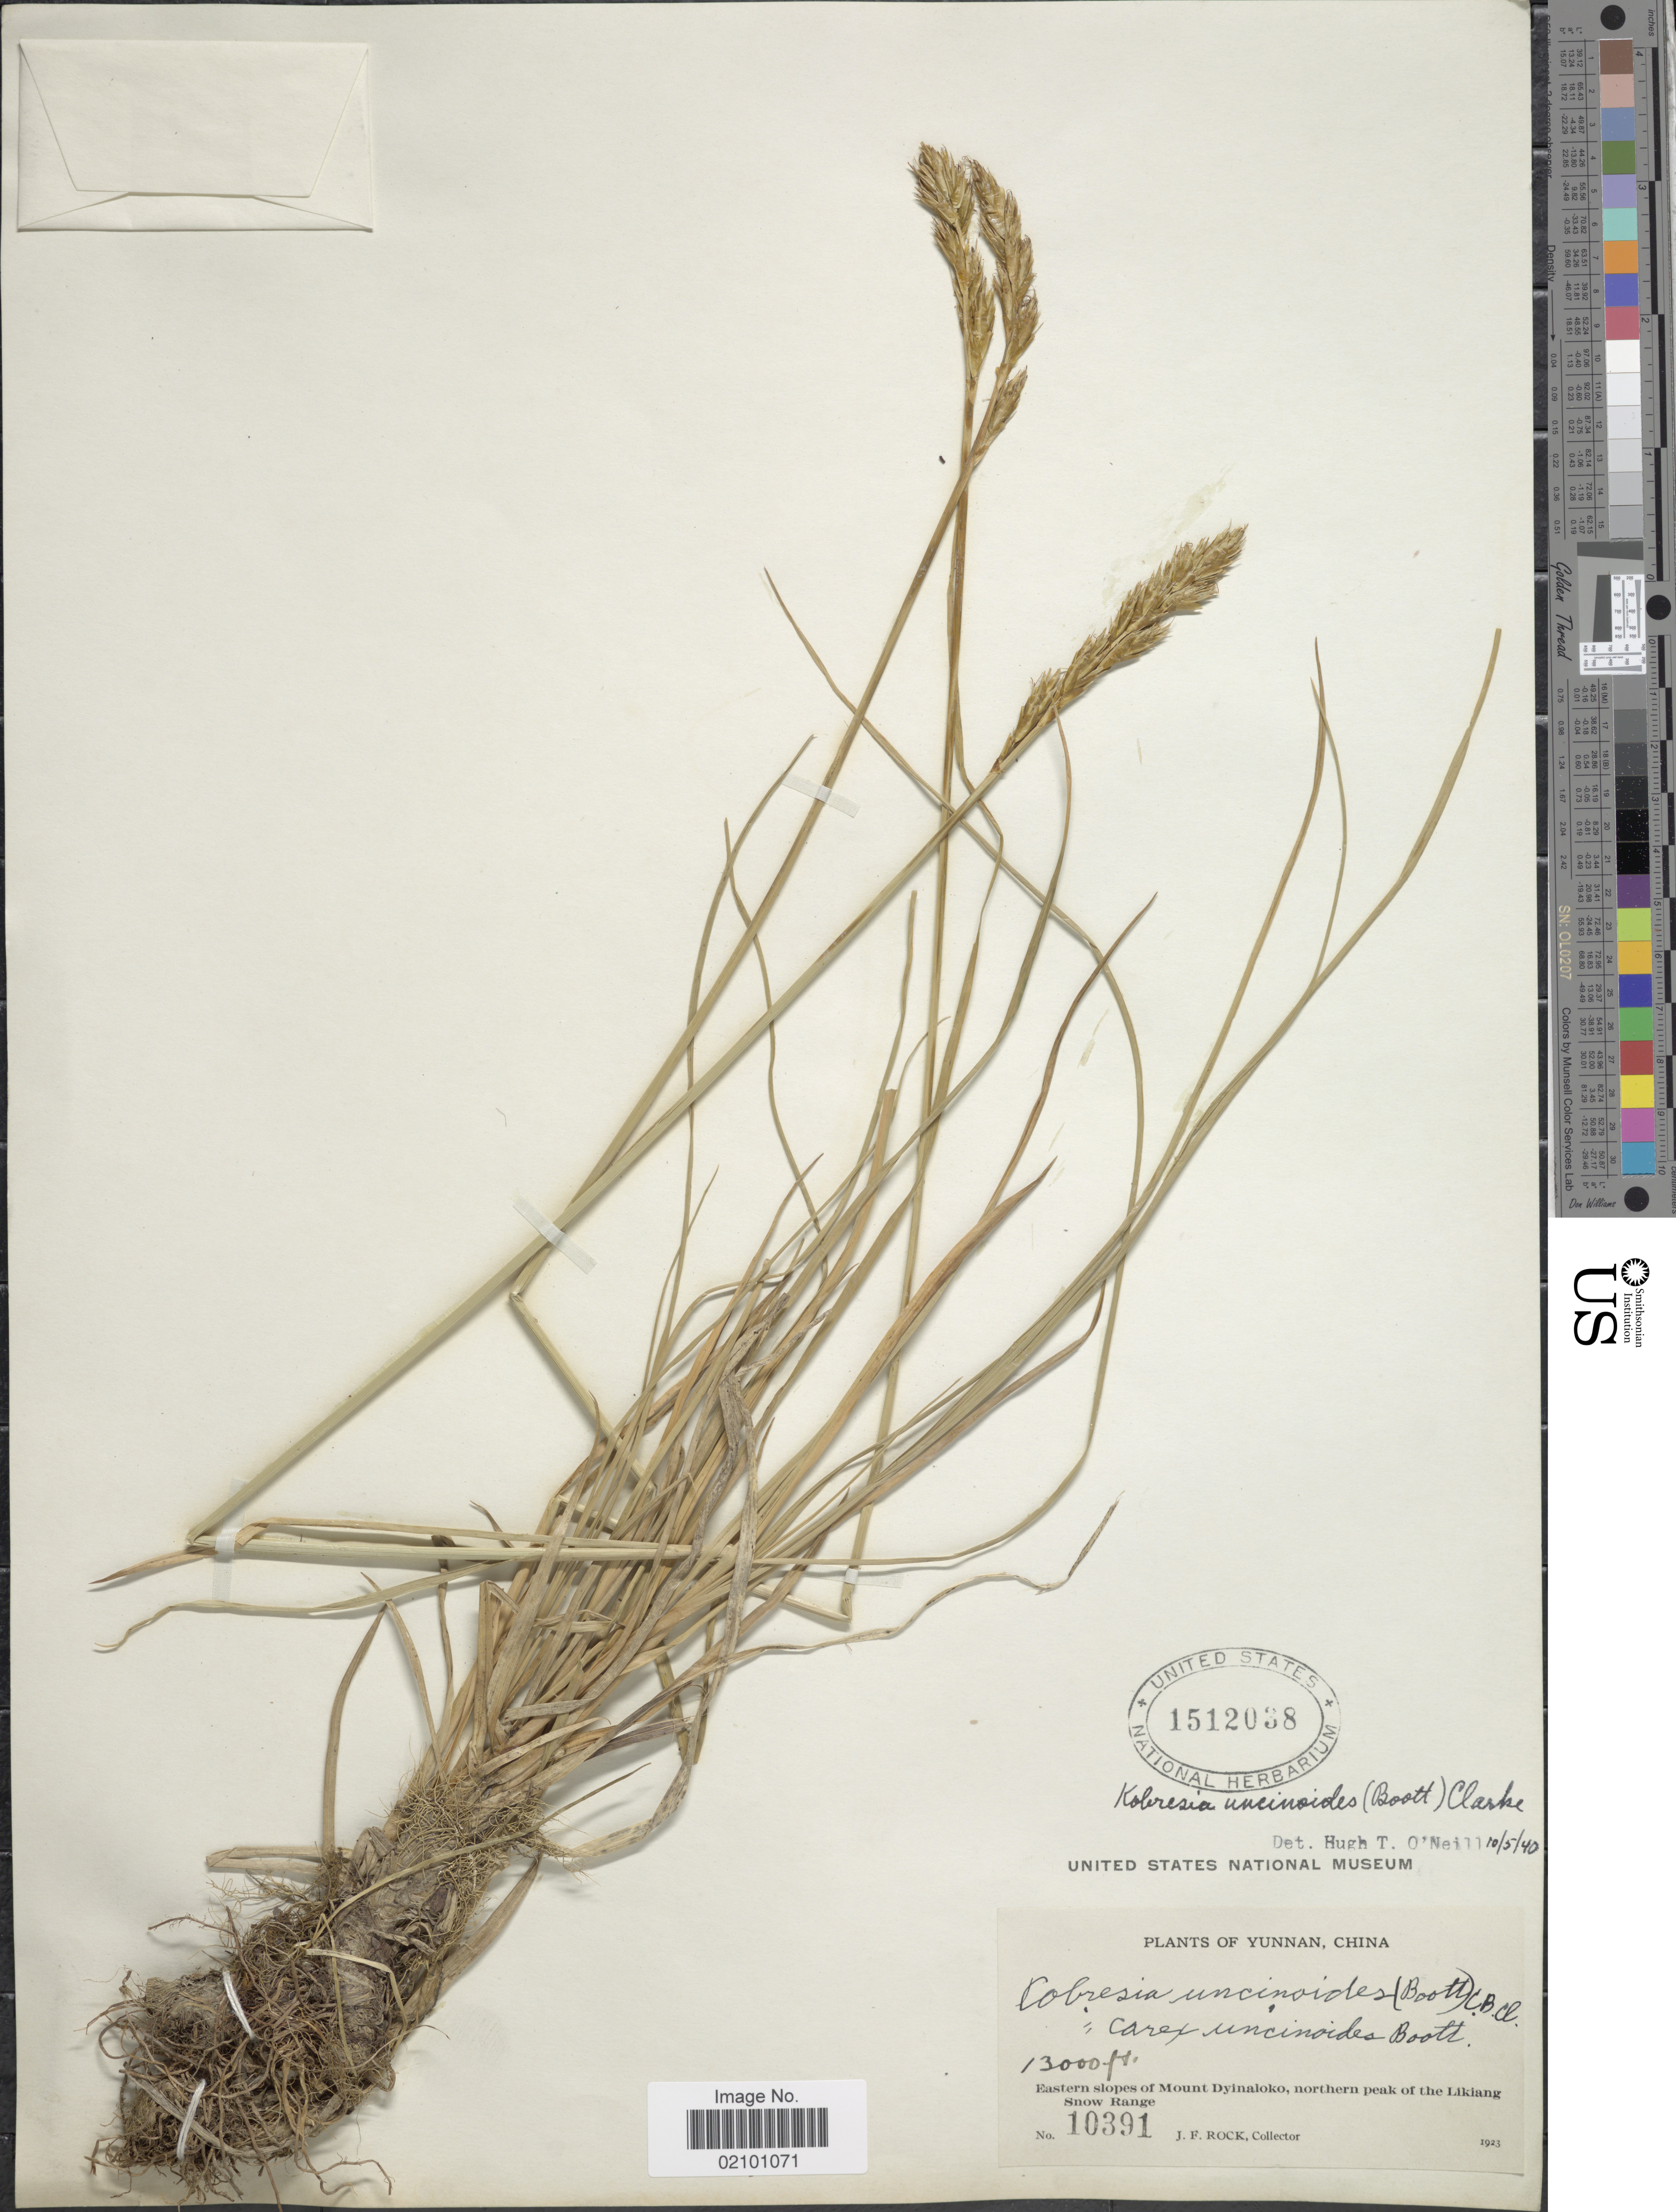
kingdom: Plantae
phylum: Tracheophyta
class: Liliopsida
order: Poales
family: Cyperaceae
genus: Carex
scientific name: Carex uncinioides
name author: Boott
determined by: Strong, M. T., (US), Smithsonian Institution - National Museum of Natural History (UNITED STATES)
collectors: J. Rock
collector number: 1039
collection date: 1923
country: China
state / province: Yunnan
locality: Eastern slopes of Mount Dyinaloko, northern peak of the Likiang Snow Range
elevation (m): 3962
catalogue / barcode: US 1512038